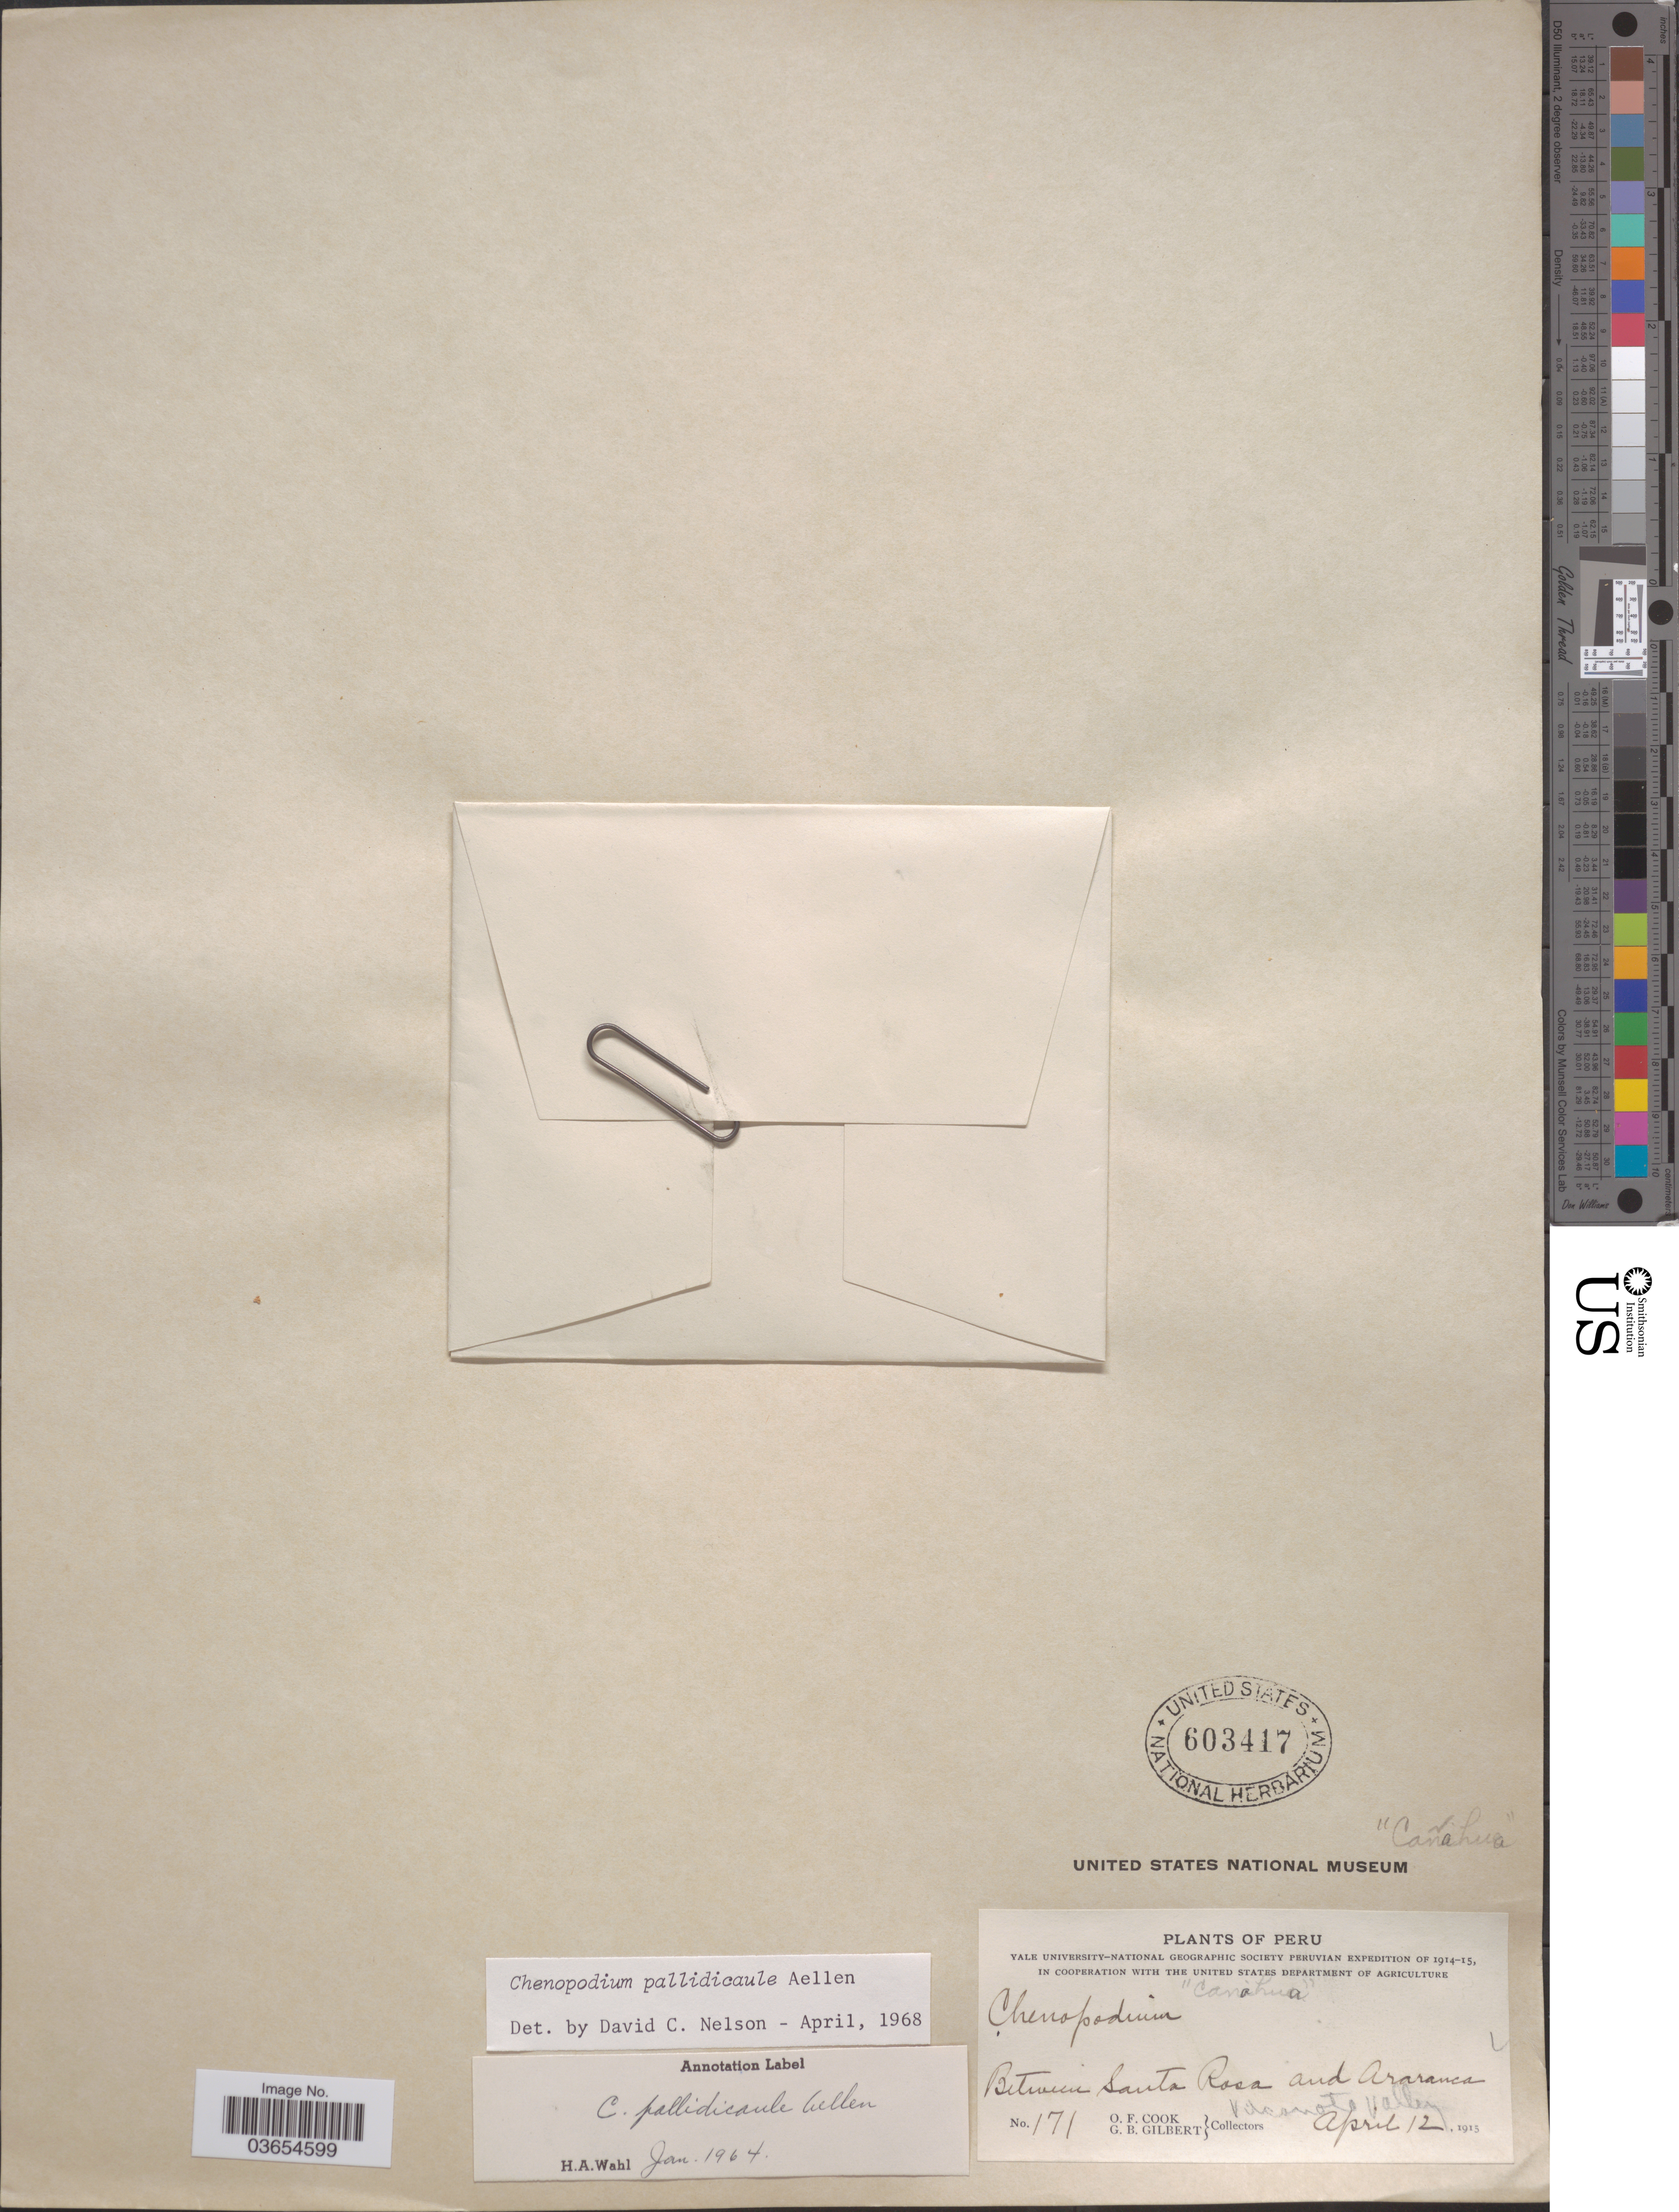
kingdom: Plantae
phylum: Tracheophyta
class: Magnoliopsida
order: Caryophyllales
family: Amaranthaceae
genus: Chenopodium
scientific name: Chenopodium pallidicaule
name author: Aellen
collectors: O. F. Cook & G. B. Gilbert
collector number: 171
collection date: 1915-04-12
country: Peru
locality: Between Santa Rosa and Araranca. Vilcanota Valley.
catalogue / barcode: US 603417